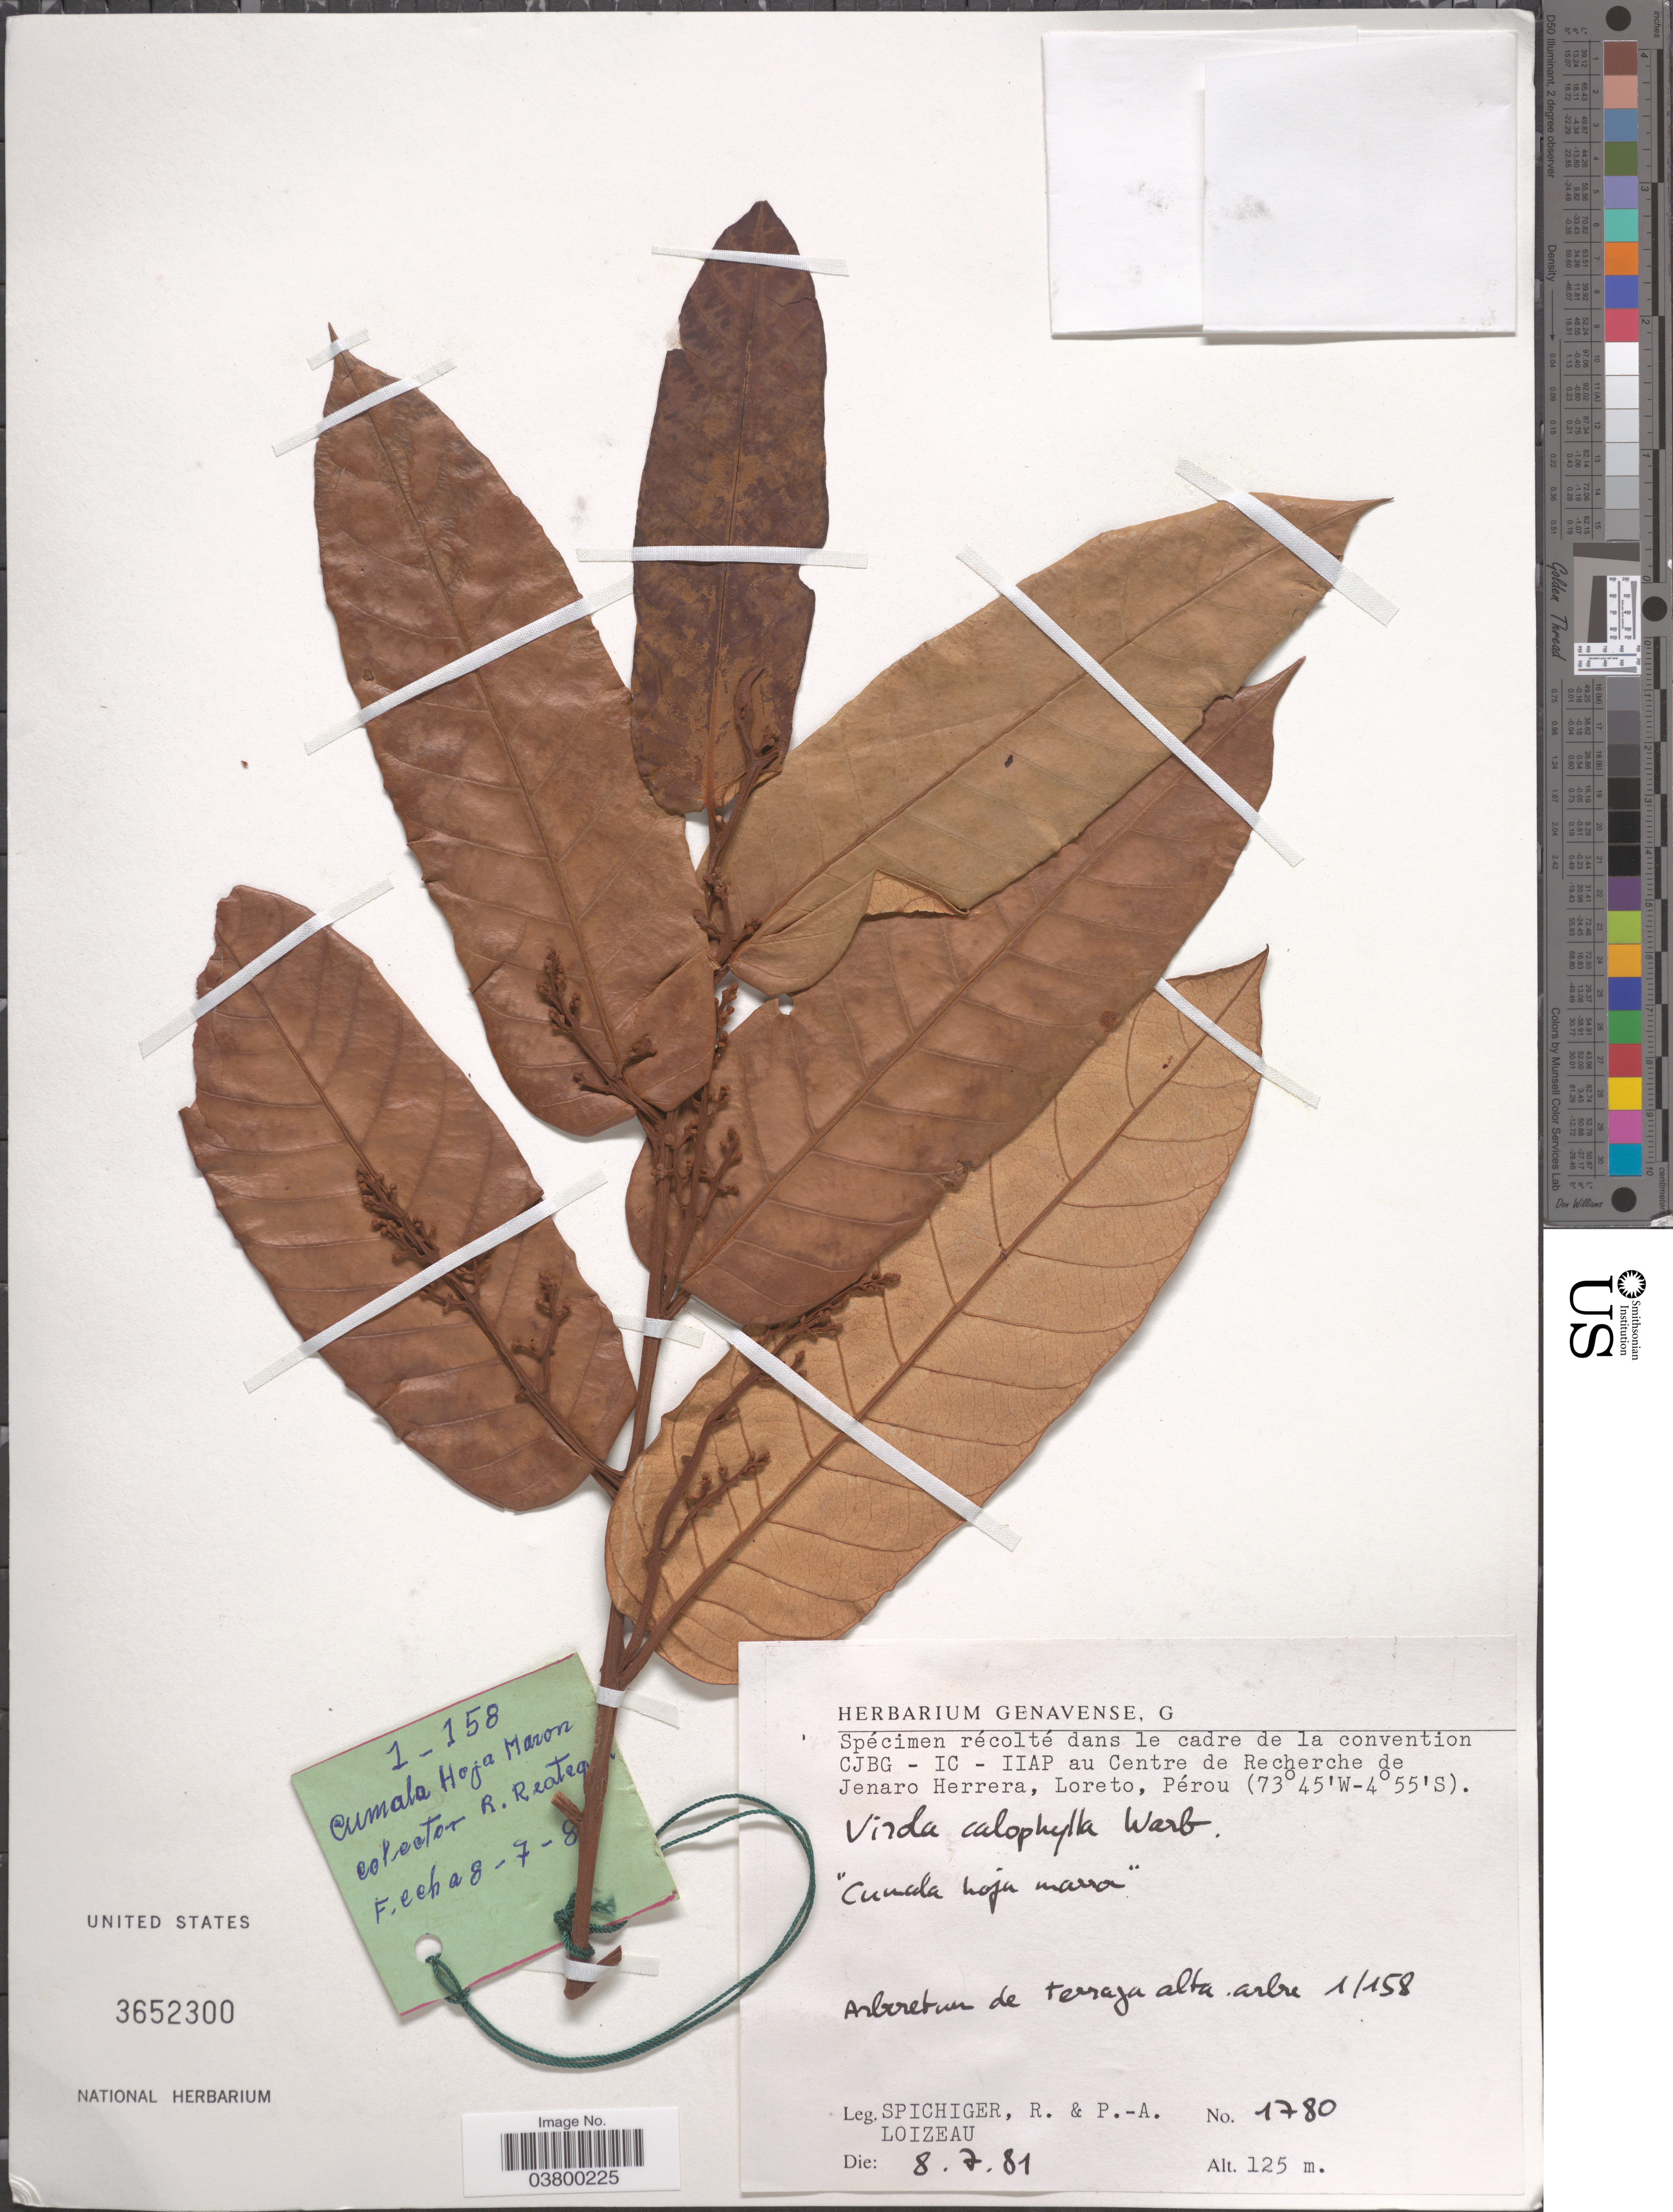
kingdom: Plantae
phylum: Tracheophyta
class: Magnoliopsida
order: Magnoliales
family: Myristicaceae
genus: Virola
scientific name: Virola calophylla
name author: (Spruce) Warb.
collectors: R. Spichiger & P. Loizeau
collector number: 1780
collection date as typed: Transcribed d/m/y: 8/7/81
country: Peru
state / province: Loreto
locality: Centre de Recherche de Jenaro Herrera, Pérou. Arboretum de terraza alta. Arbre 1/158.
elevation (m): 125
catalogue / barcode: US 3652300